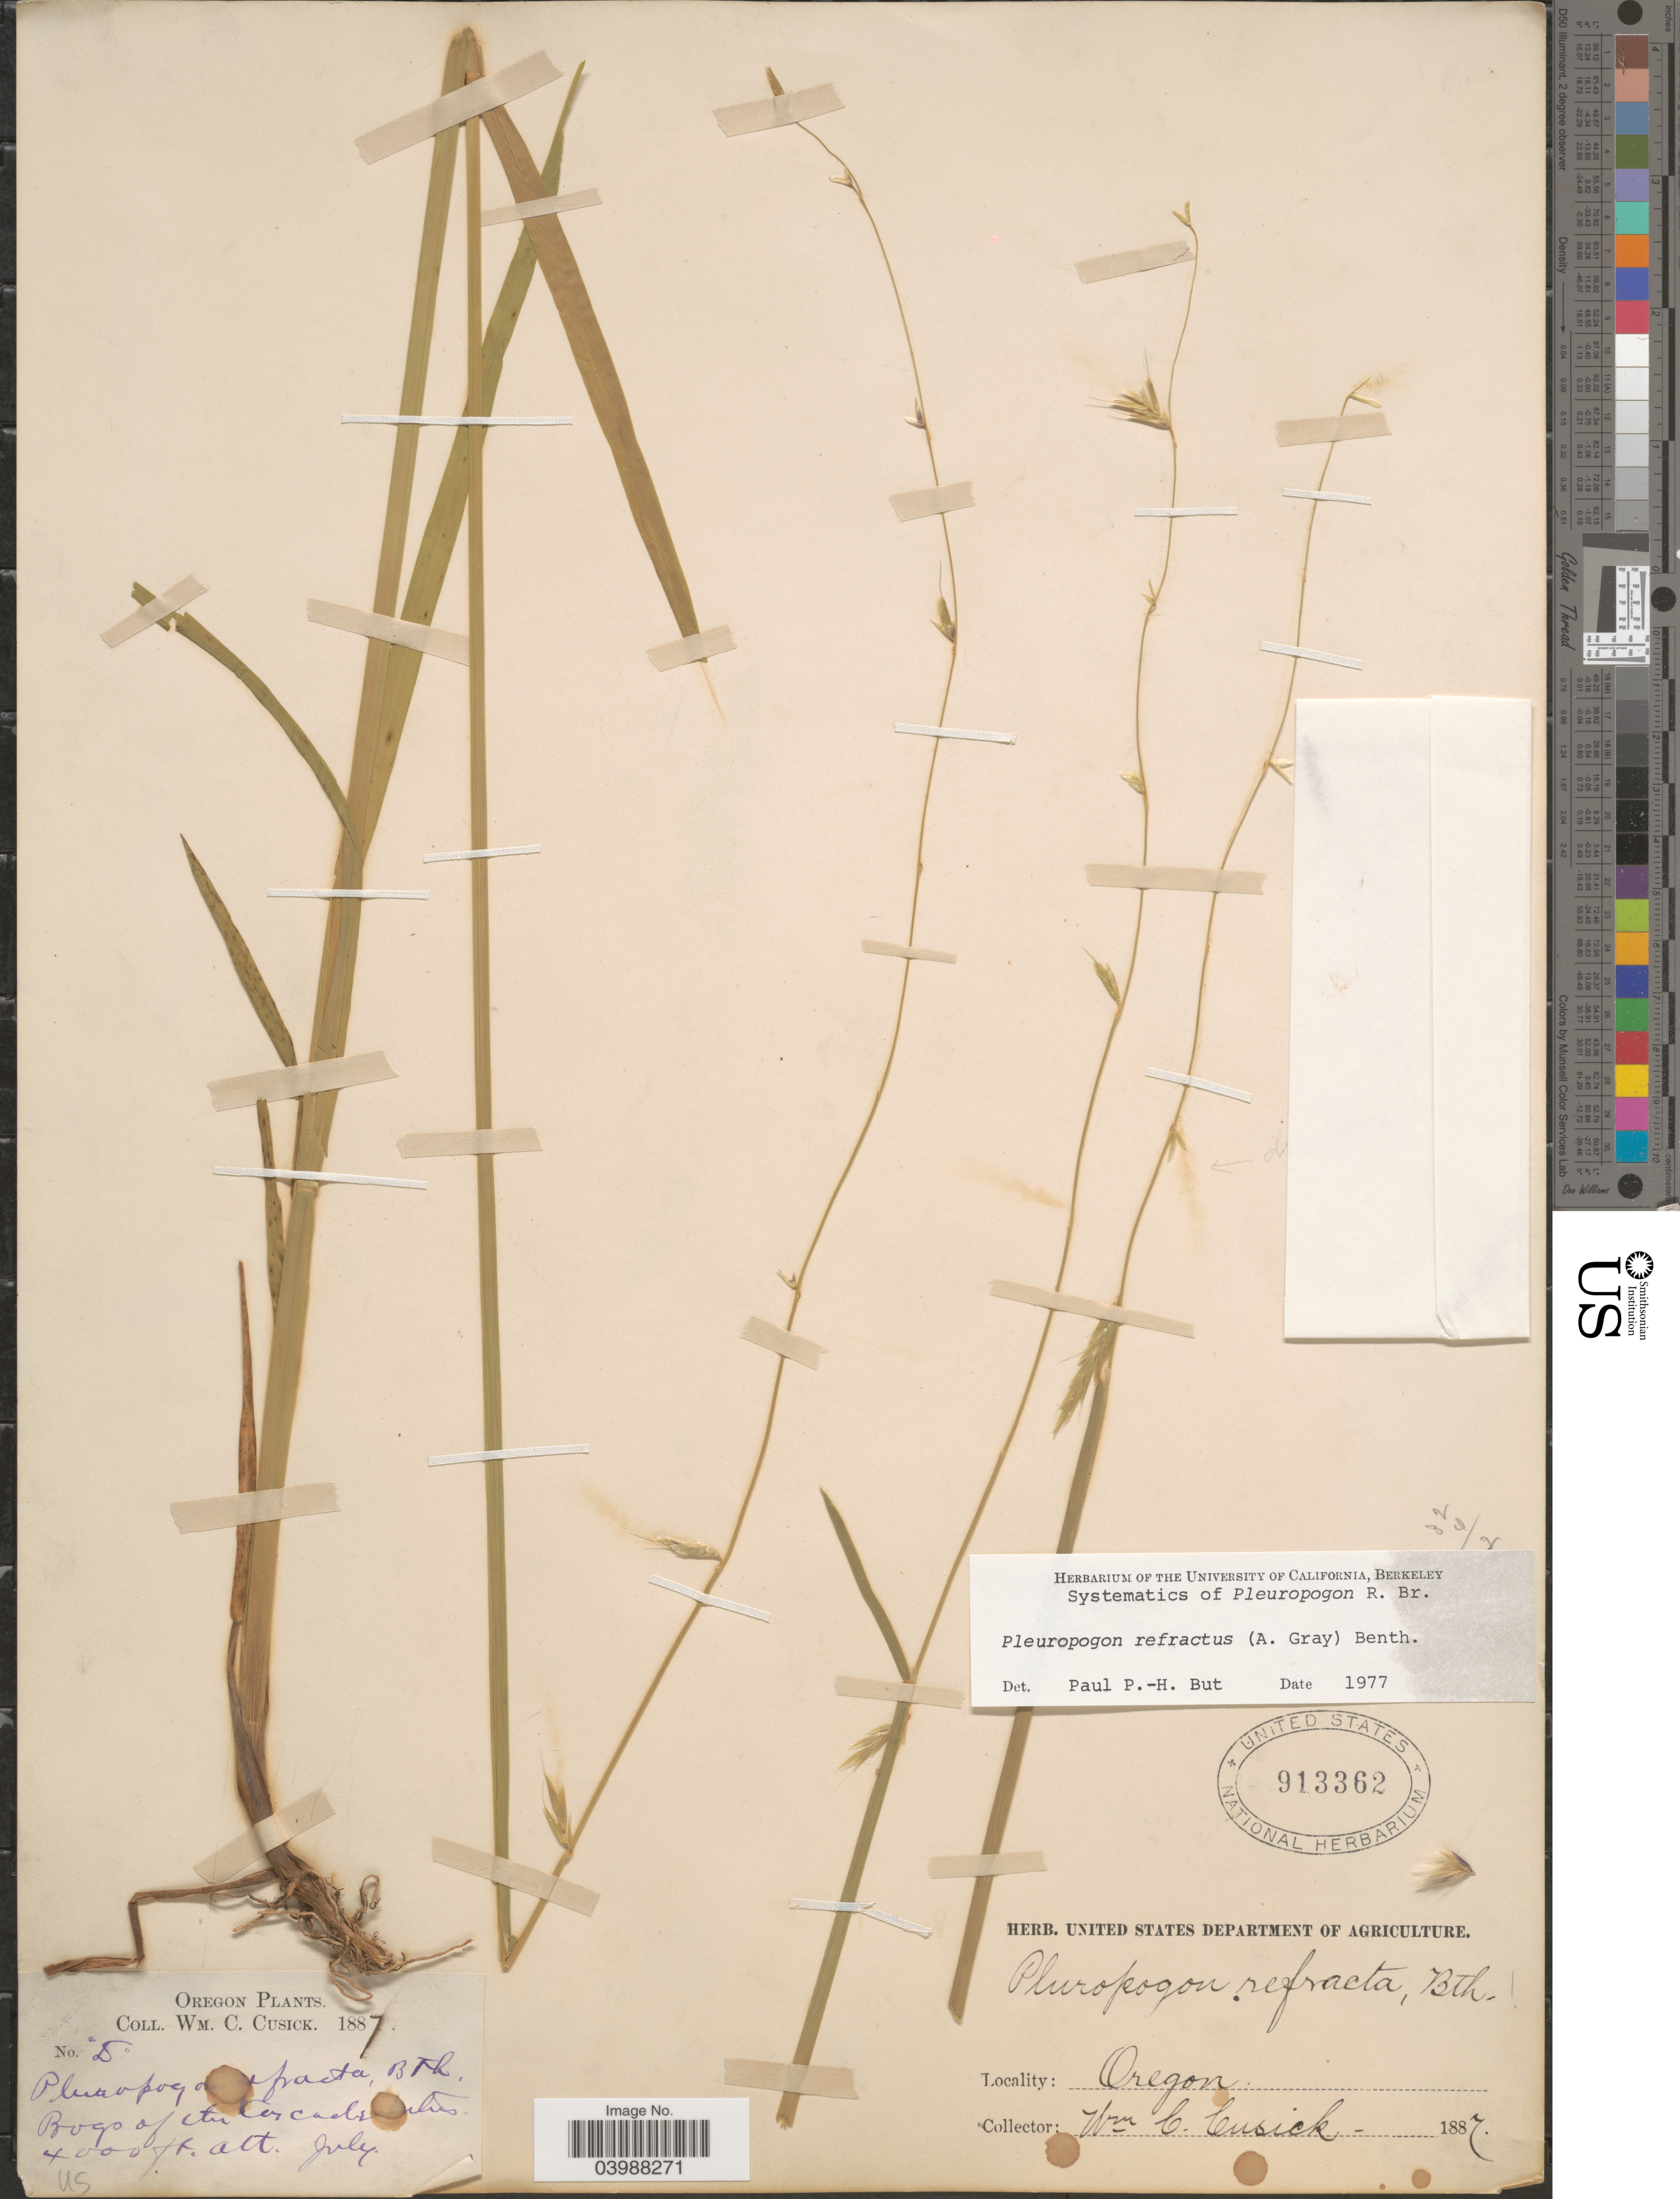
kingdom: Plantae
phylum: Tracheophyta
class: Liliopsida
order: Poales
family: Poaceae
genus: Pleuropogon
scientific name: Pleuropogon refractus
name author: (A. Gray) Benth.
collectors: W. C. Cusick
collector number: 5*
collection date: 1887-07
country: United States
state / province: Oregon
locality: Bogs of the Cascades Mts.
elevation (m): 1219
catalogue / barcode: US 913362